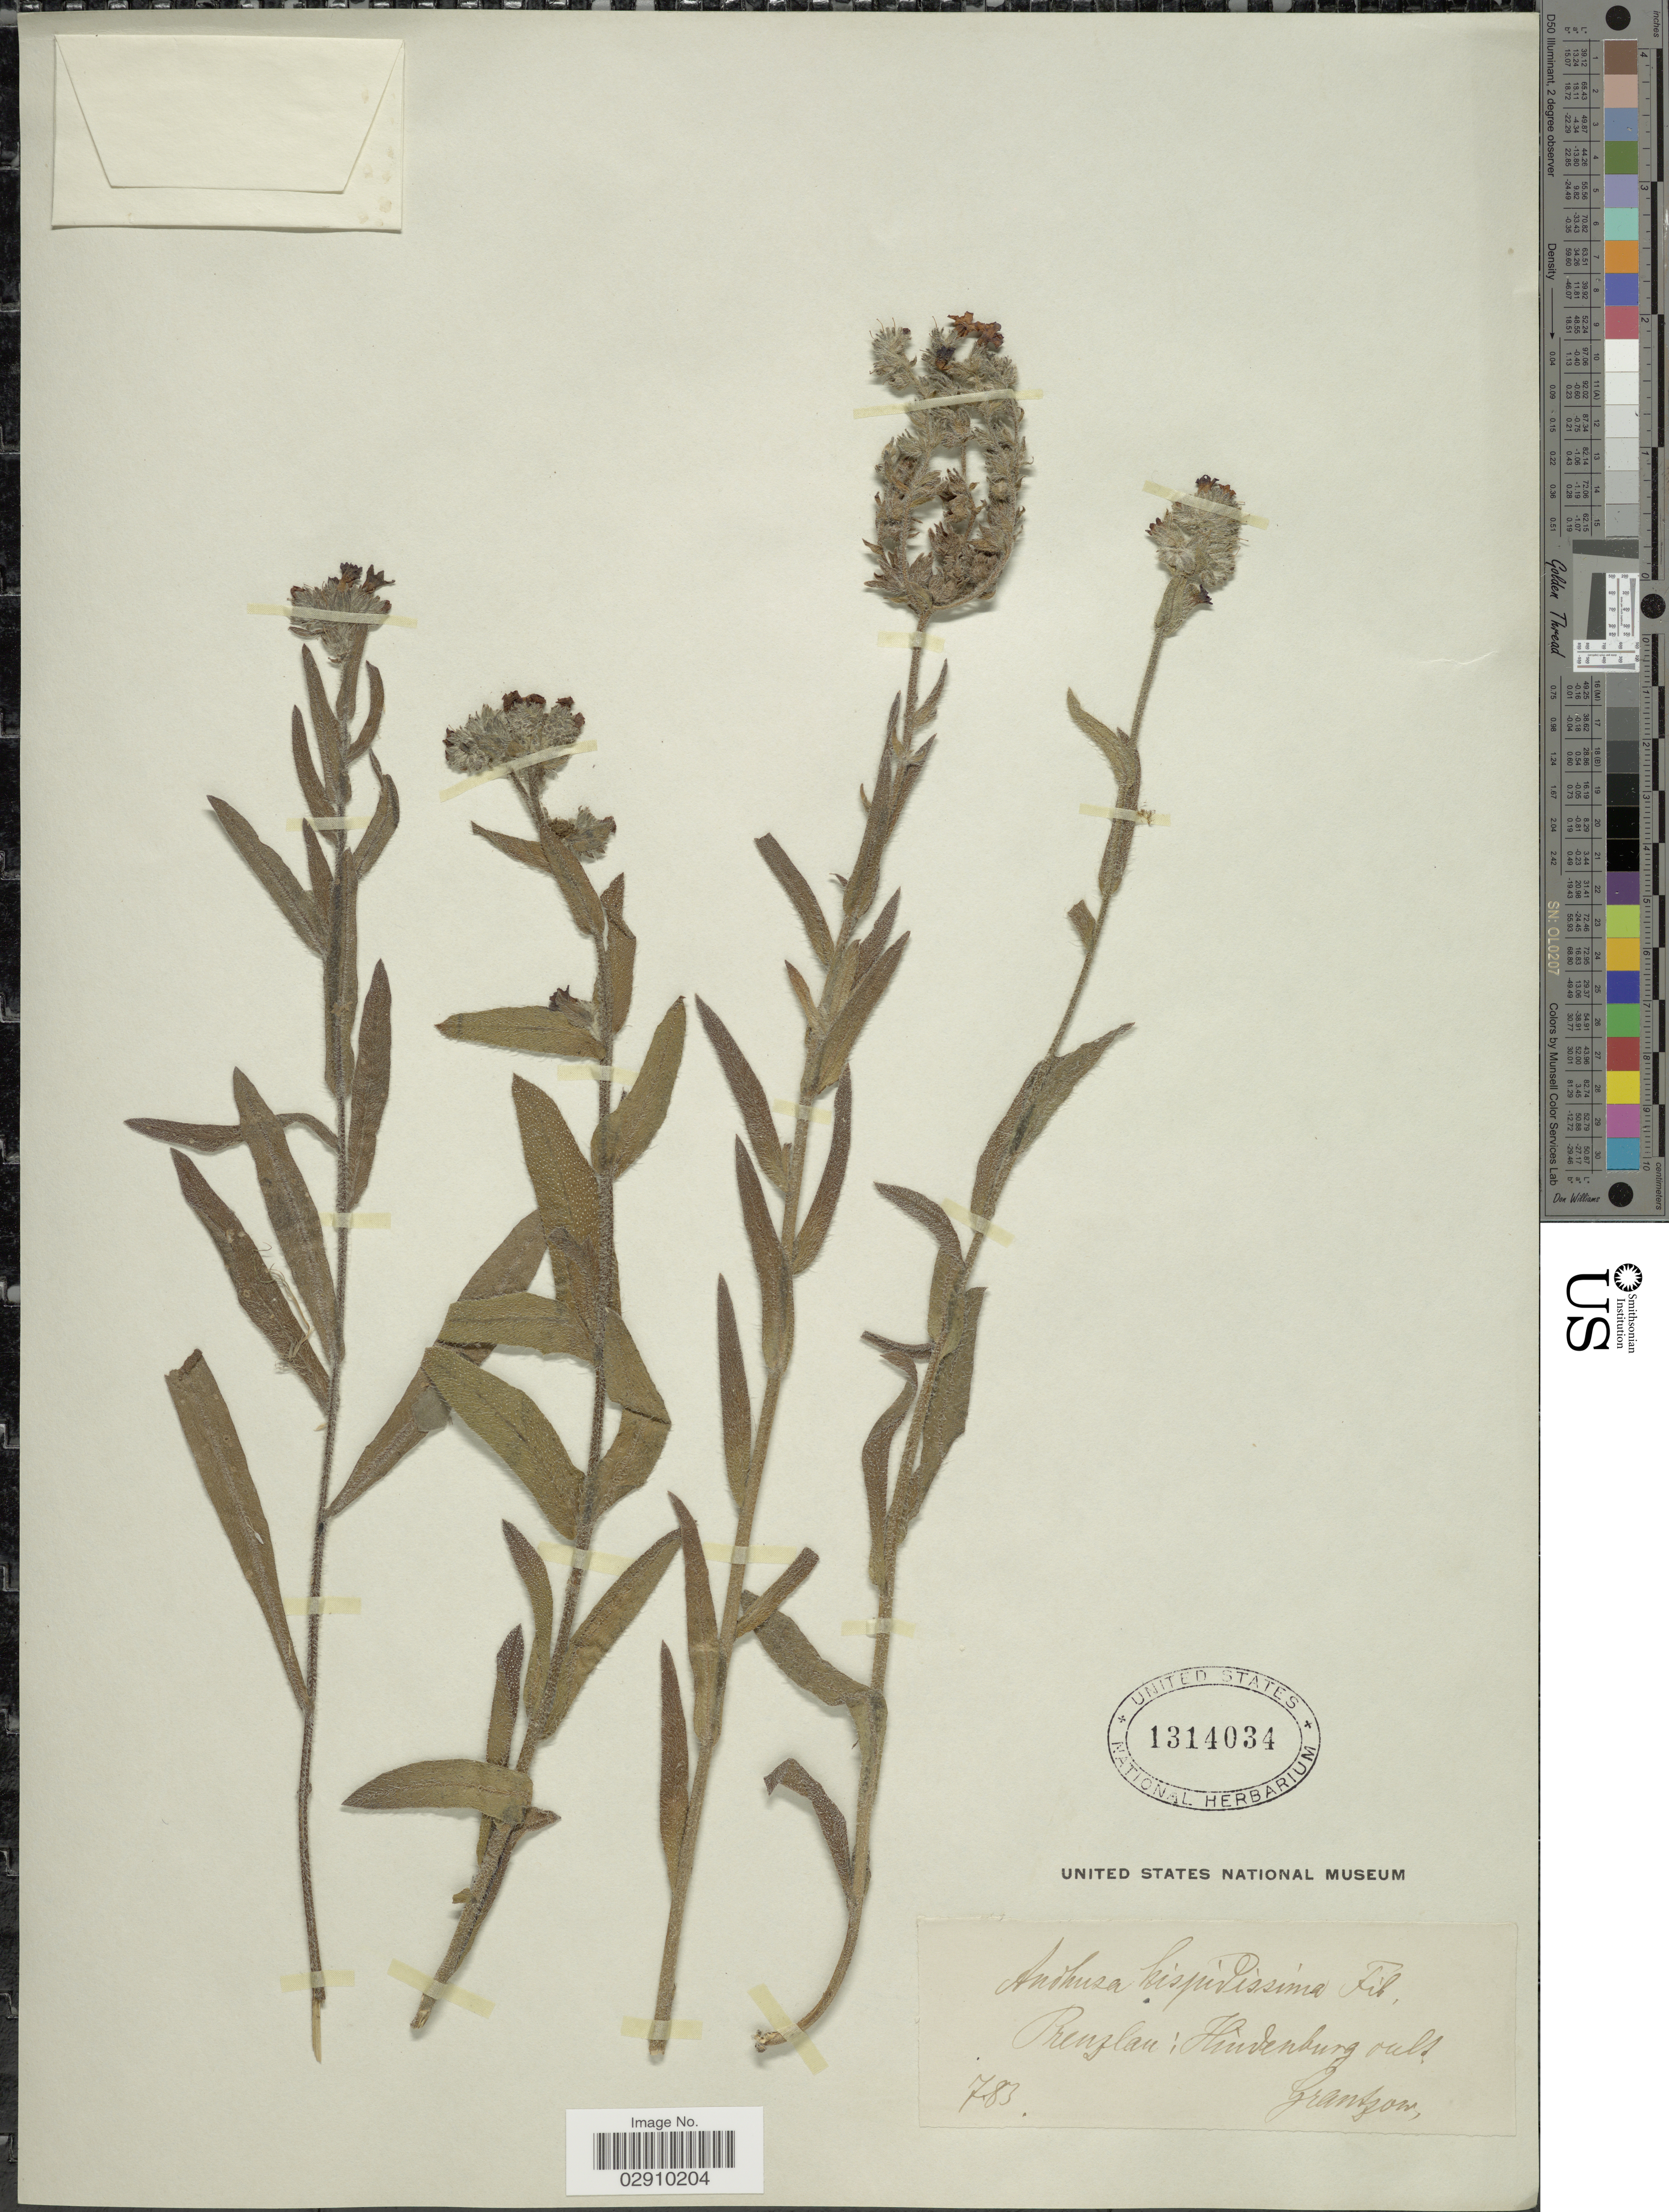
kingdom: Plantae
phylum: Tracheophyta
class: Magnoliopsida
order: Boraginales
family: Boraginaceae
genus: Anchusa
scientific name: Anchusa hispidissima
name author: Sieber ex A. DC.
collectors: Grantzow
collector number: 783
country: Germany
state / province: Brandenburg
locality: Prenzlau: Hindenburg cult.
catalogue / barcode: US 1314034